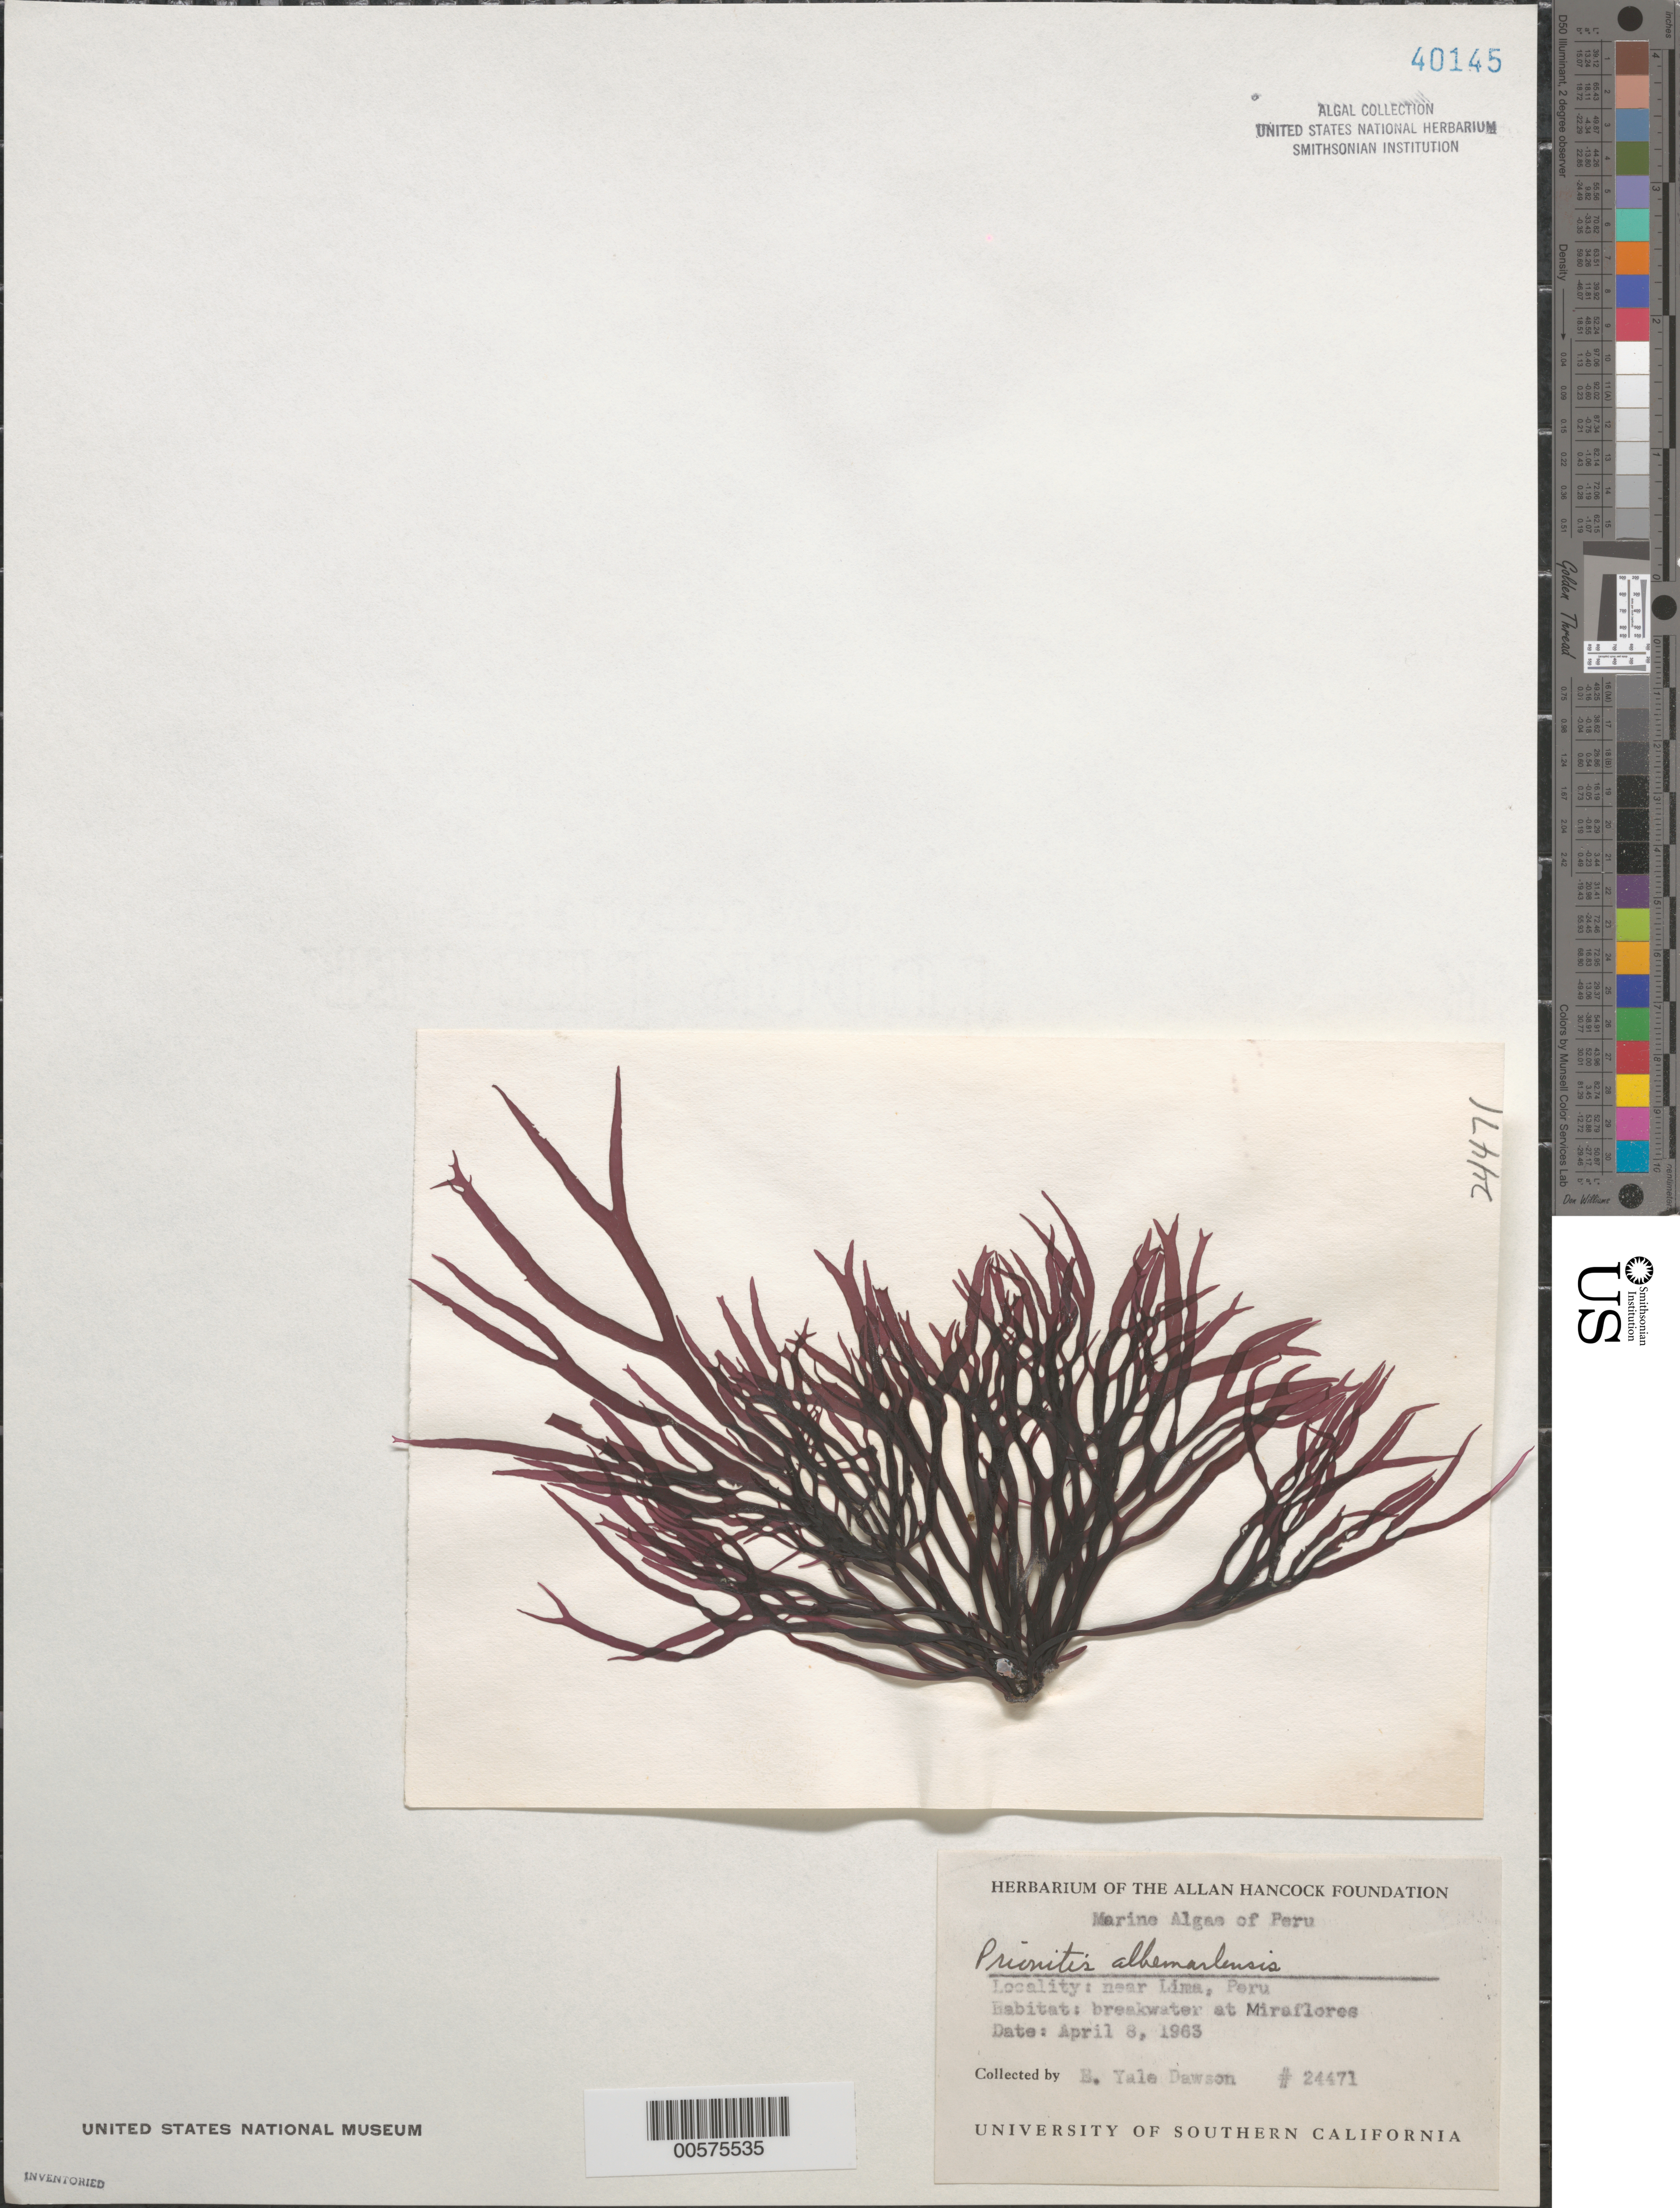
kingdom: Plantae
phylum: Rhodophyta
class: Florideophyceae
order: Cryptonemiales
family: Cryptonemiaceae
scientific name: Prionitis albemarlensis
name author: W.R. Taylor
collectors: E. Y. Dawson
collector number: EYD 24471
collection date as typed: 08 Apr 1963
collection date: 1963-04-08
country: Peru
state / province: Lima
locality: Miraflores, near Lima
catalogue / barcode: US 40145